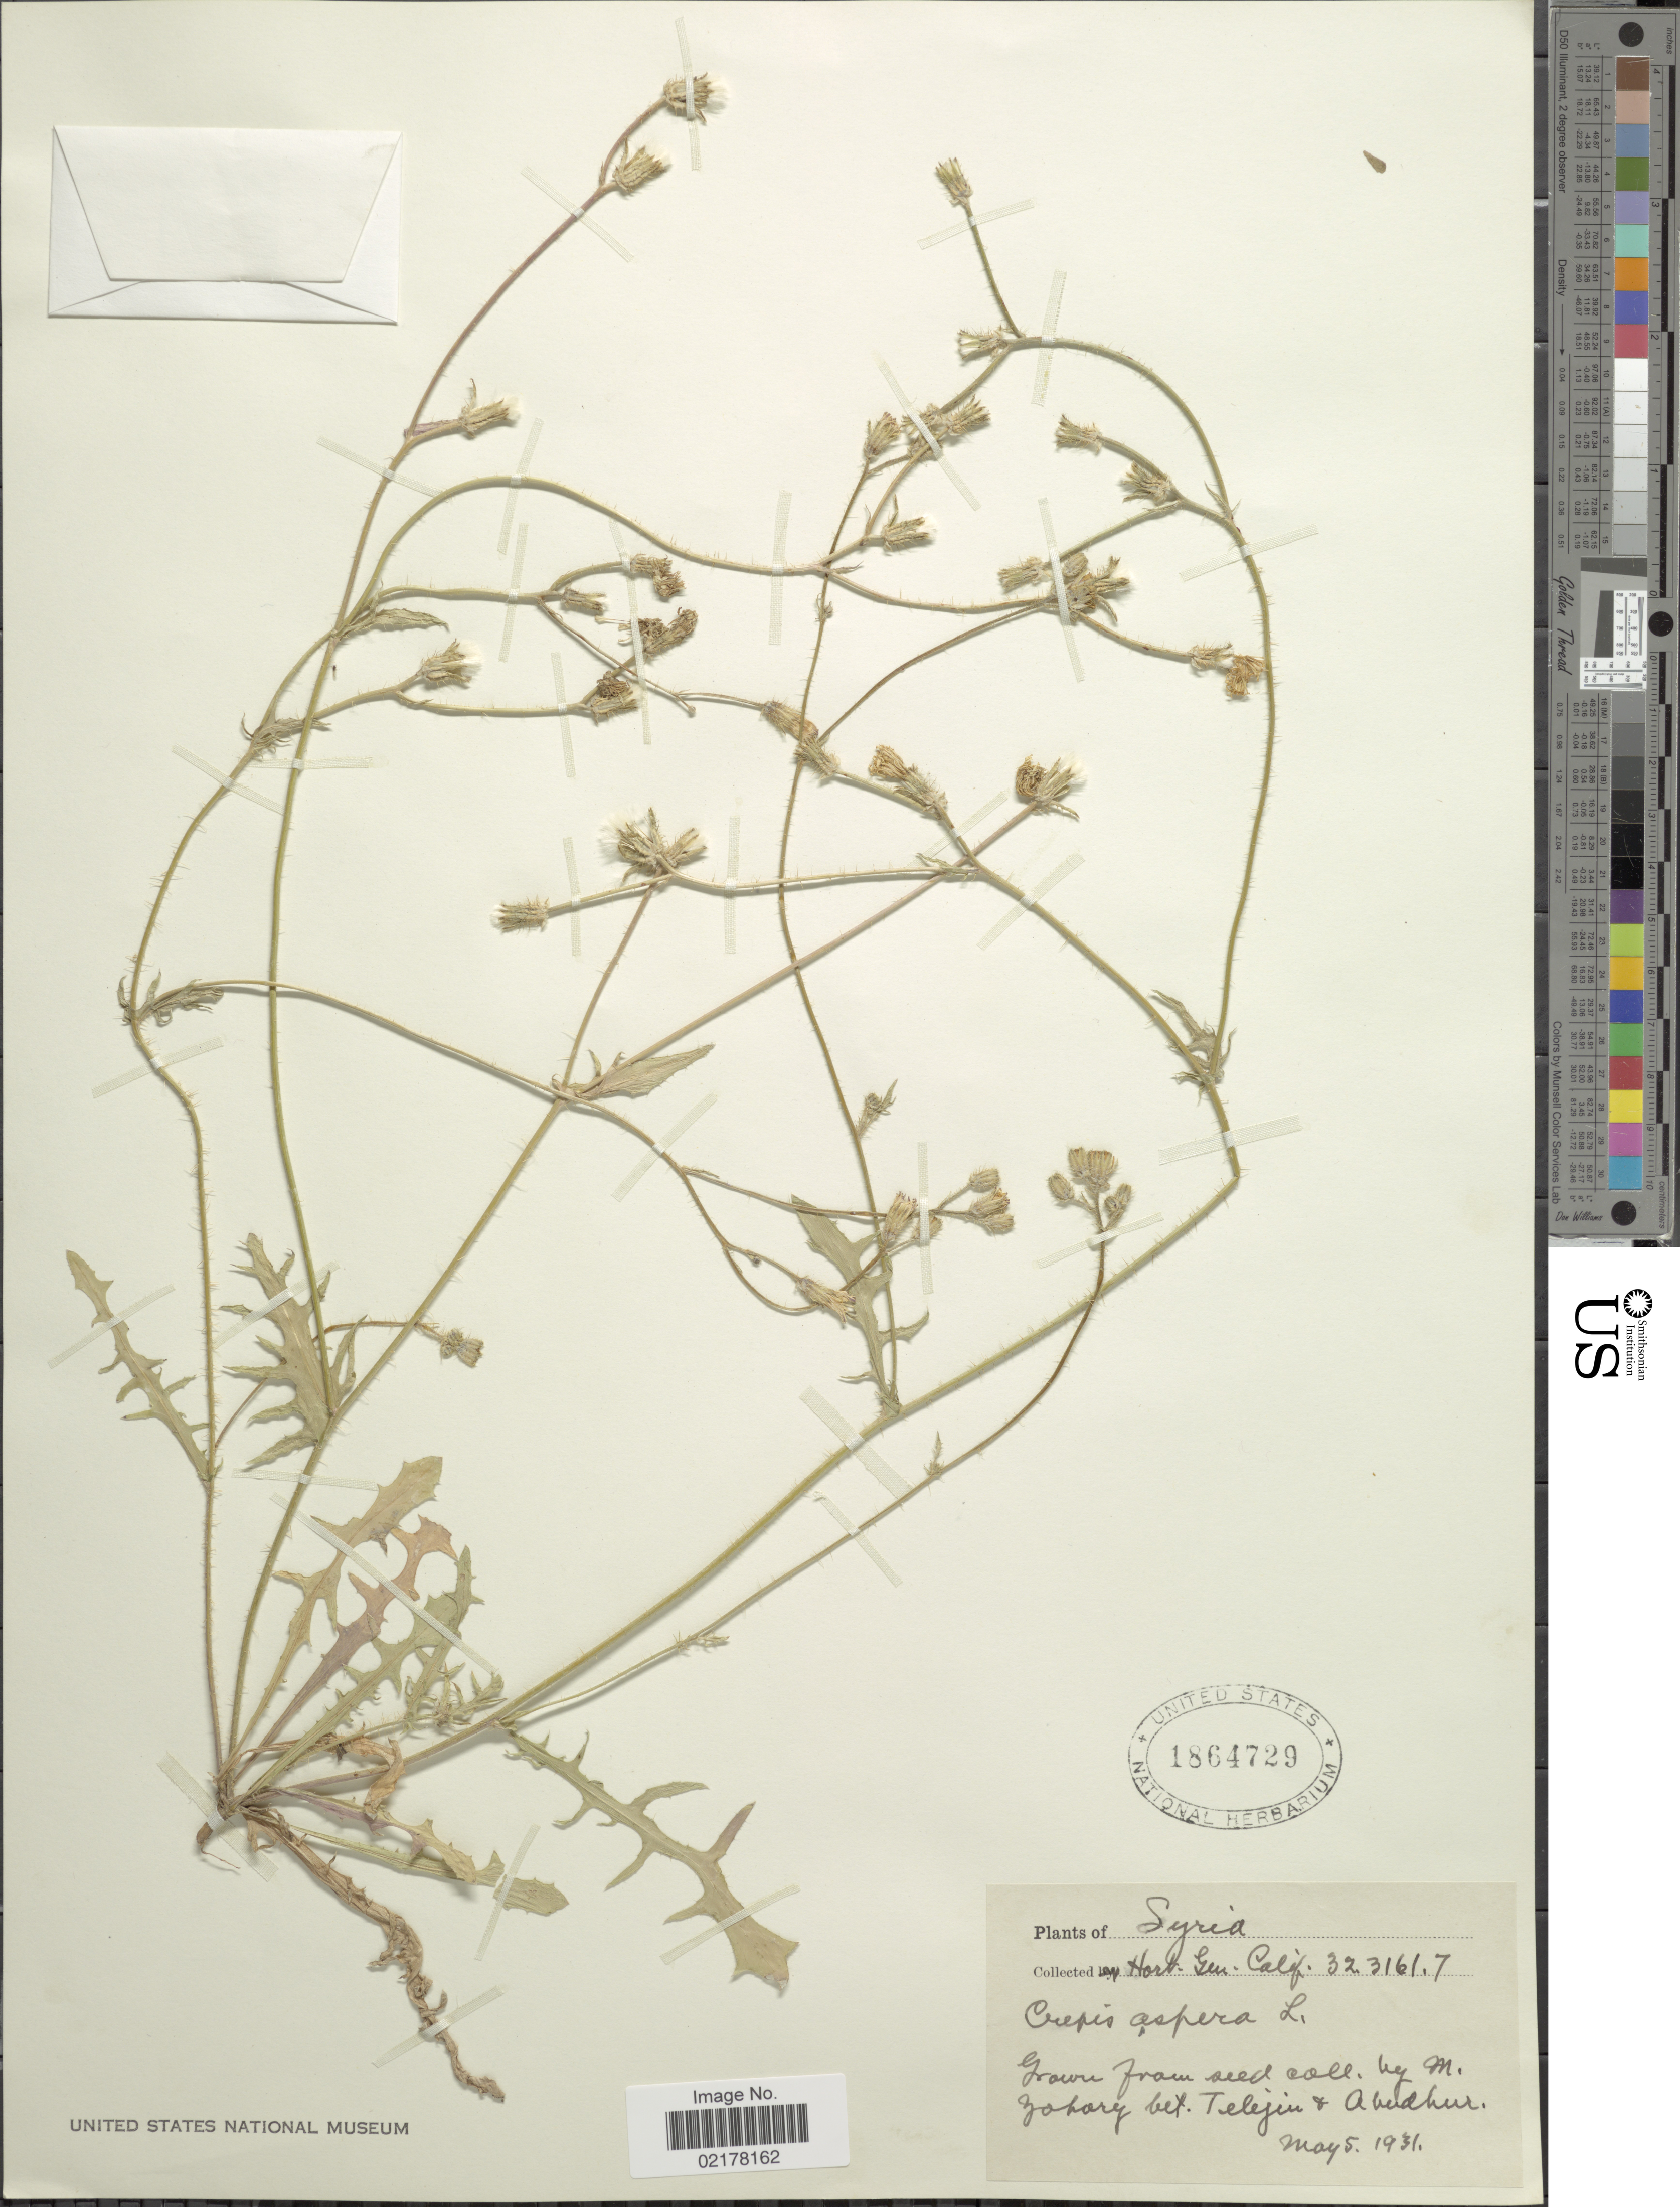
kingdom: Plantae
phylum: Tracheophyta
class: Magnoliopsida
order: Asterales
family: Asteraceae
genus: Crepis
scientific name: Crepis aspera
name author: L.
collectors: Hort. Gen. Calif.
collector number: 3231617?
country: Syria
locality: Syria [unsure placement]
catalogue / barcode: US 1864729